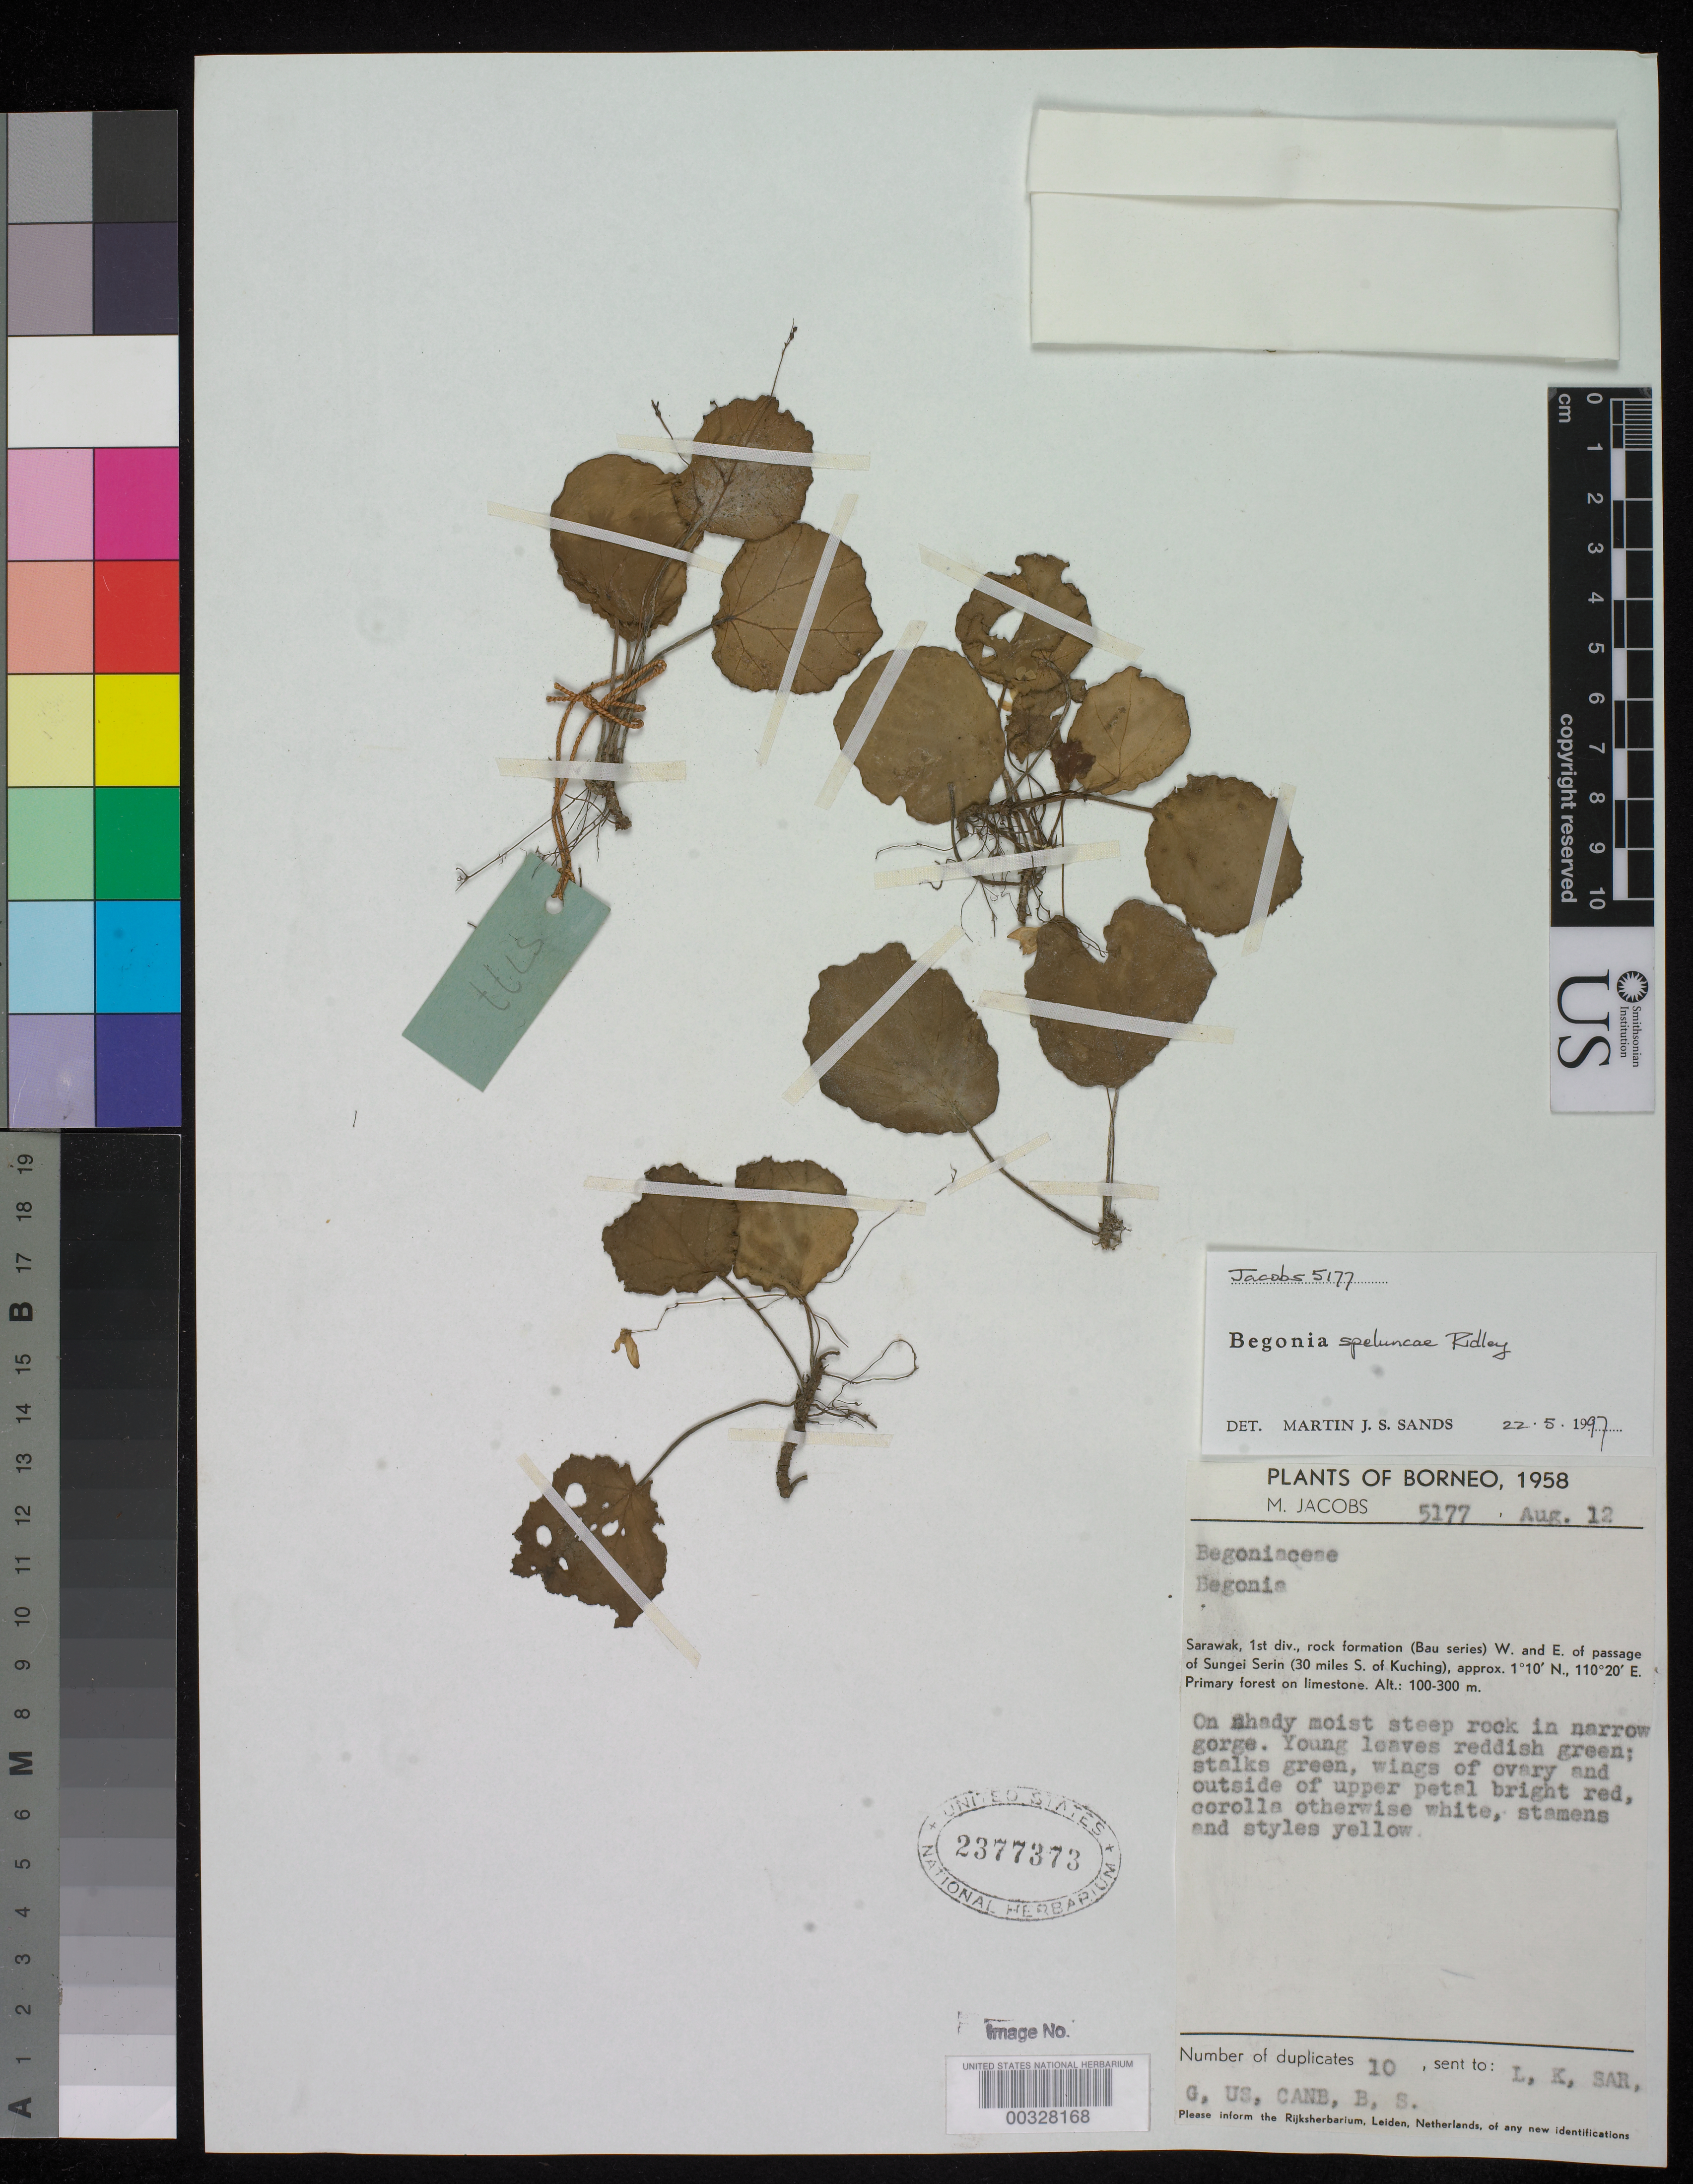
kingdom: Plantae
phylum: Tracheophyta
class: Magnoliopsida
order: Cucurbitales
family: Begoniaceae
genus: Begonia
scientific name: Begonia speluncae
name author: Ridl.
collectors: M. R. Jacobs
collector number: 5177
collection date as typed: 12 Aug 1958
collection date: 1958-08-12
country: Malaysia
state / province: Sarawak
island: Borneo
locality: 1st div., rock formation (bau series), w & e of passage of sungei serin, 30 mi s of kuching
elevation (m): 100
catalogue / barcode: US 2377373